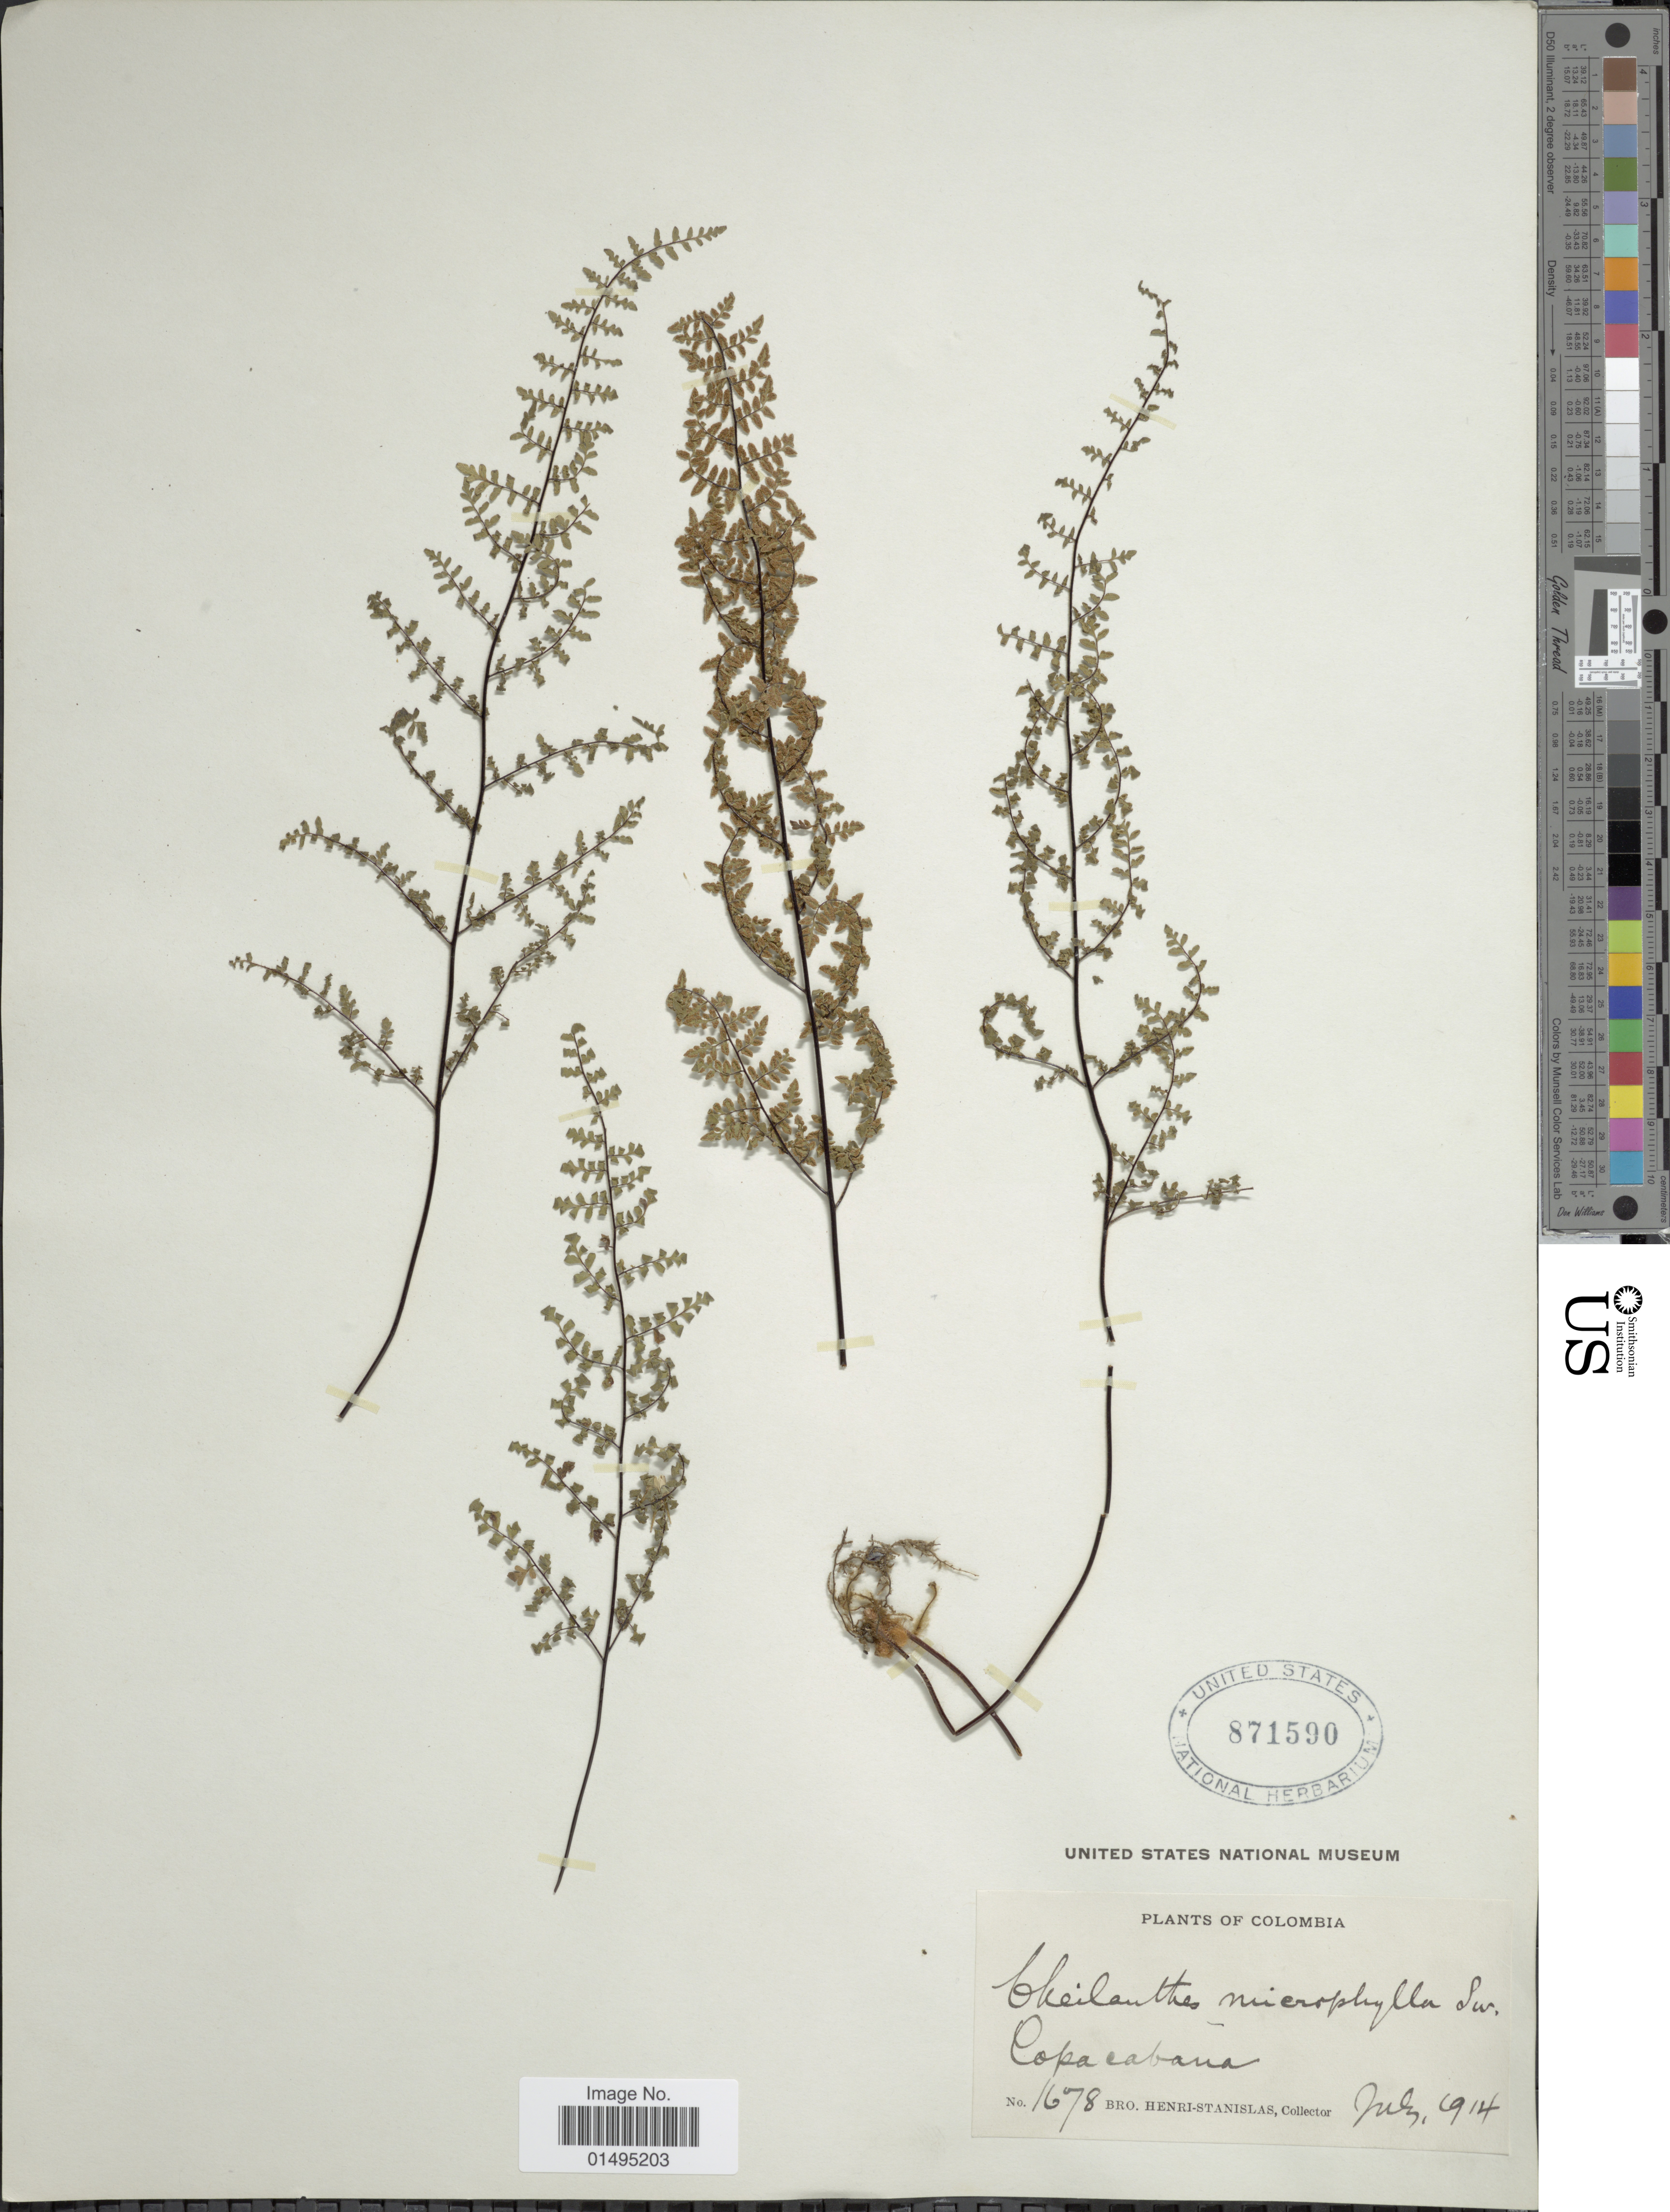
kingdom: Plantae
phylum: Tracheophyta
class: Polypodiopsida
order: Polypodiales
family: Pteridaceae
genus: Myriopteris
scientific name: Myriopteris microphylla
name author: (Sw.) Grusz & Windham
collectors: Henri-Stanislas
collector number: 1678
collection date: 1914-07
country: Colombia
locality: Copacabana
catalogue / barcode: US 871590